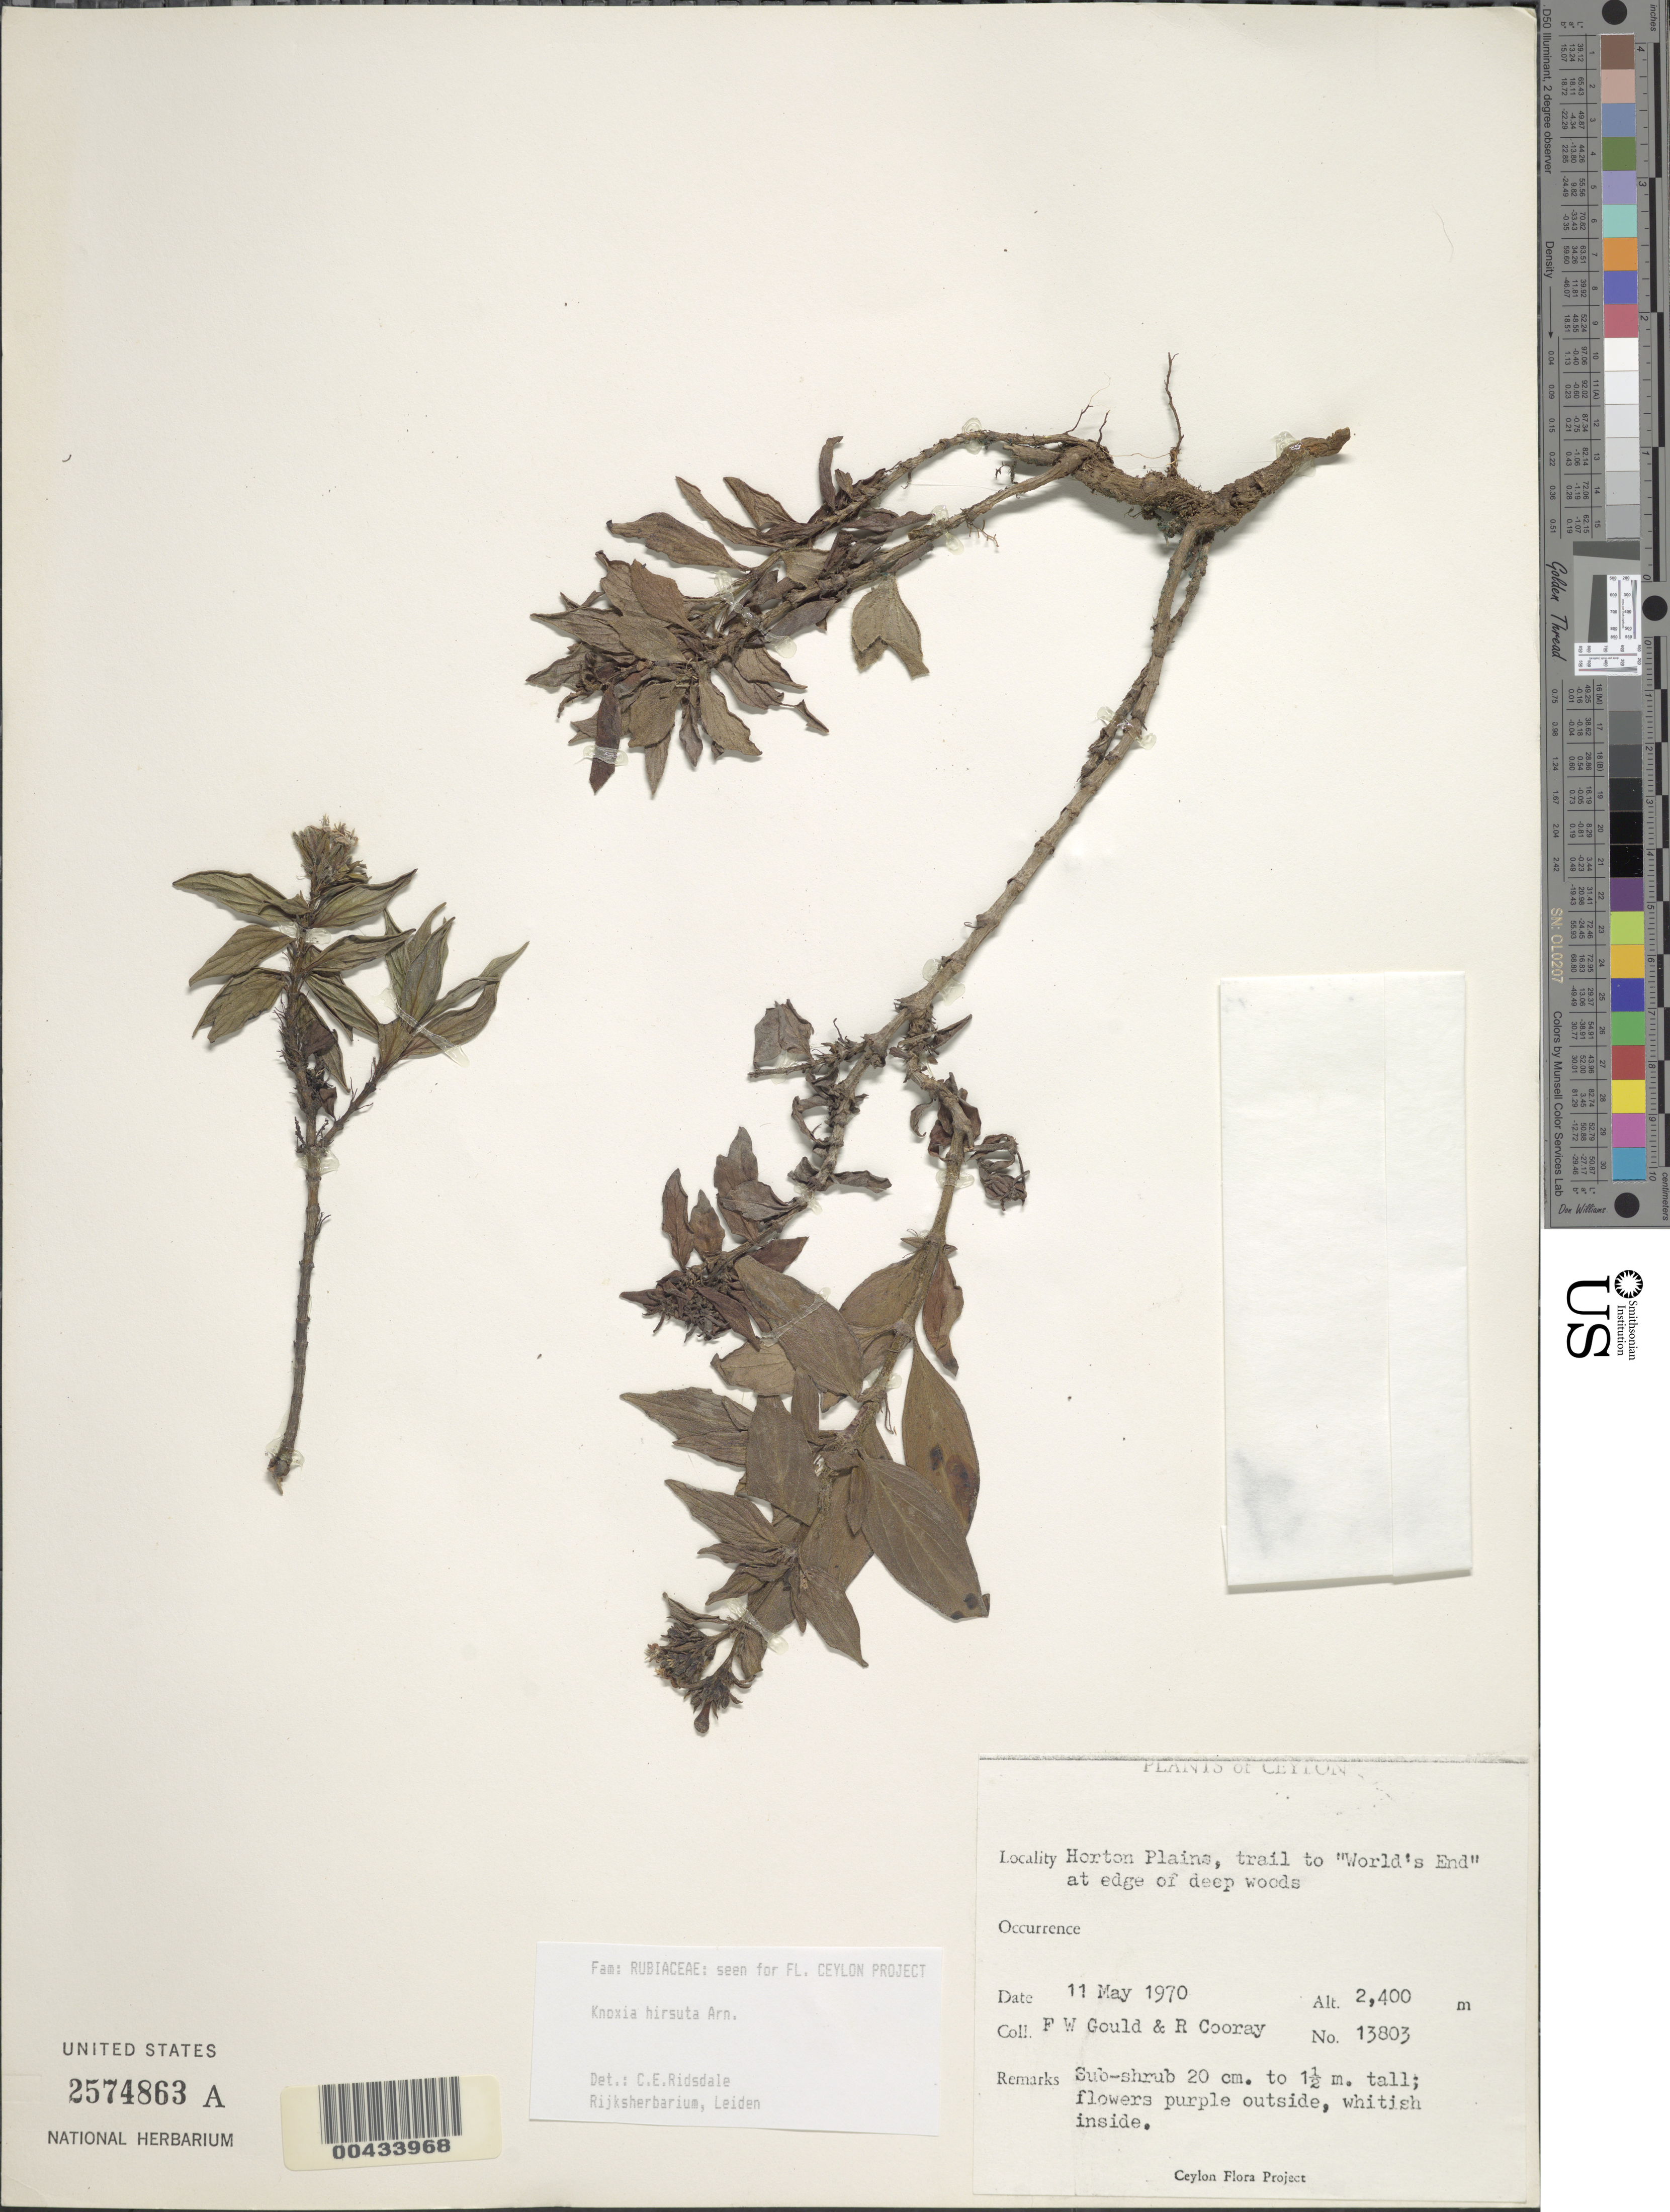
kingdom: Plantae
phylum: Tracheophyta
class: Magnoliopsida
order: Gentianales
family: Rubiaceae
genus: Knoxia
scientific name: Knoxia hirsuta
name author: Arn.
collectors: F. W. Gould & R. Cooray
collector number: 13803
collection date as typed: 11 May 1970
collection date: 1970-05-11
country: Sri Lanka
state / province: Central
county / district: Nuwara Eliya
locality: trail to World's End, Horton Plains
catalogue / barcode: US 2574863A